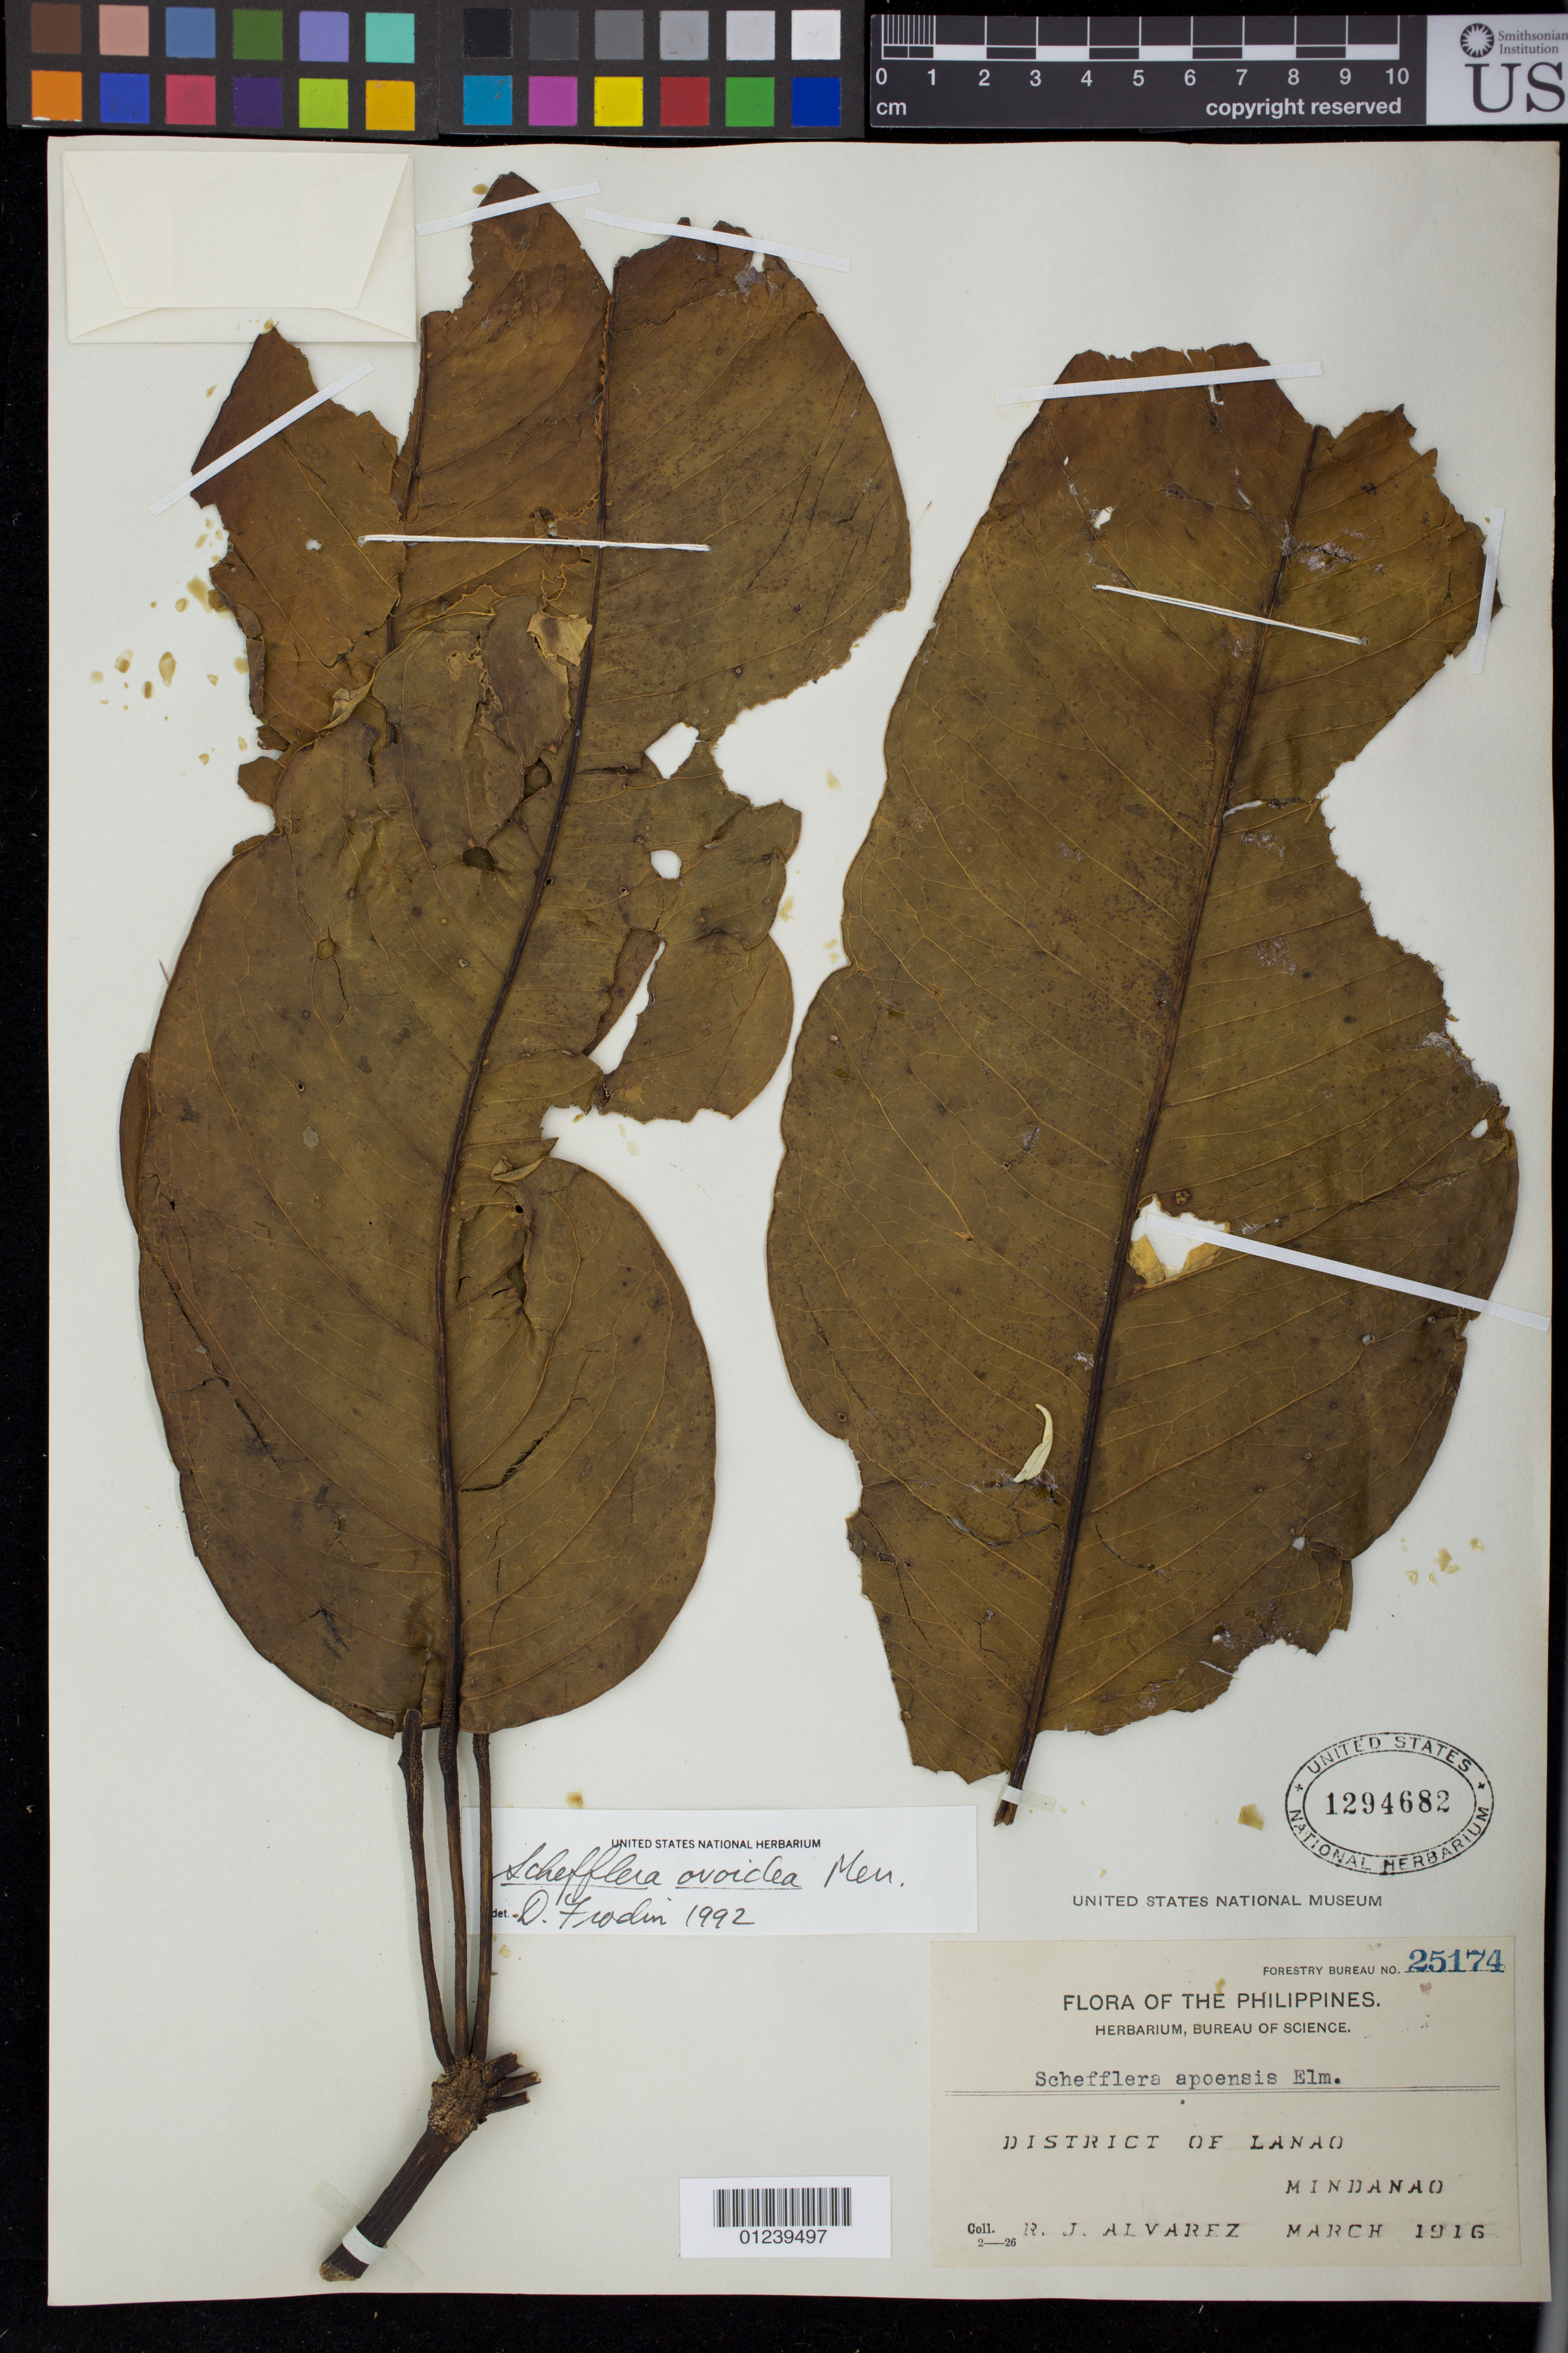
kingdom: Plantae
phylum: Tracheophyta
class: Magnoliopsida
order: Apiales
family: Araliaceae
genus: Schefflera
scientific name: Schefflera oviodea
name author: Merr.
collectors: R. Alvarez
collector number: For. Bur. 25174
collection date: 1916-03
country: Philippines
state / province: Central Visayas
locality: District of Lanao, Mindanao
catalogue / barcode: US 1294682